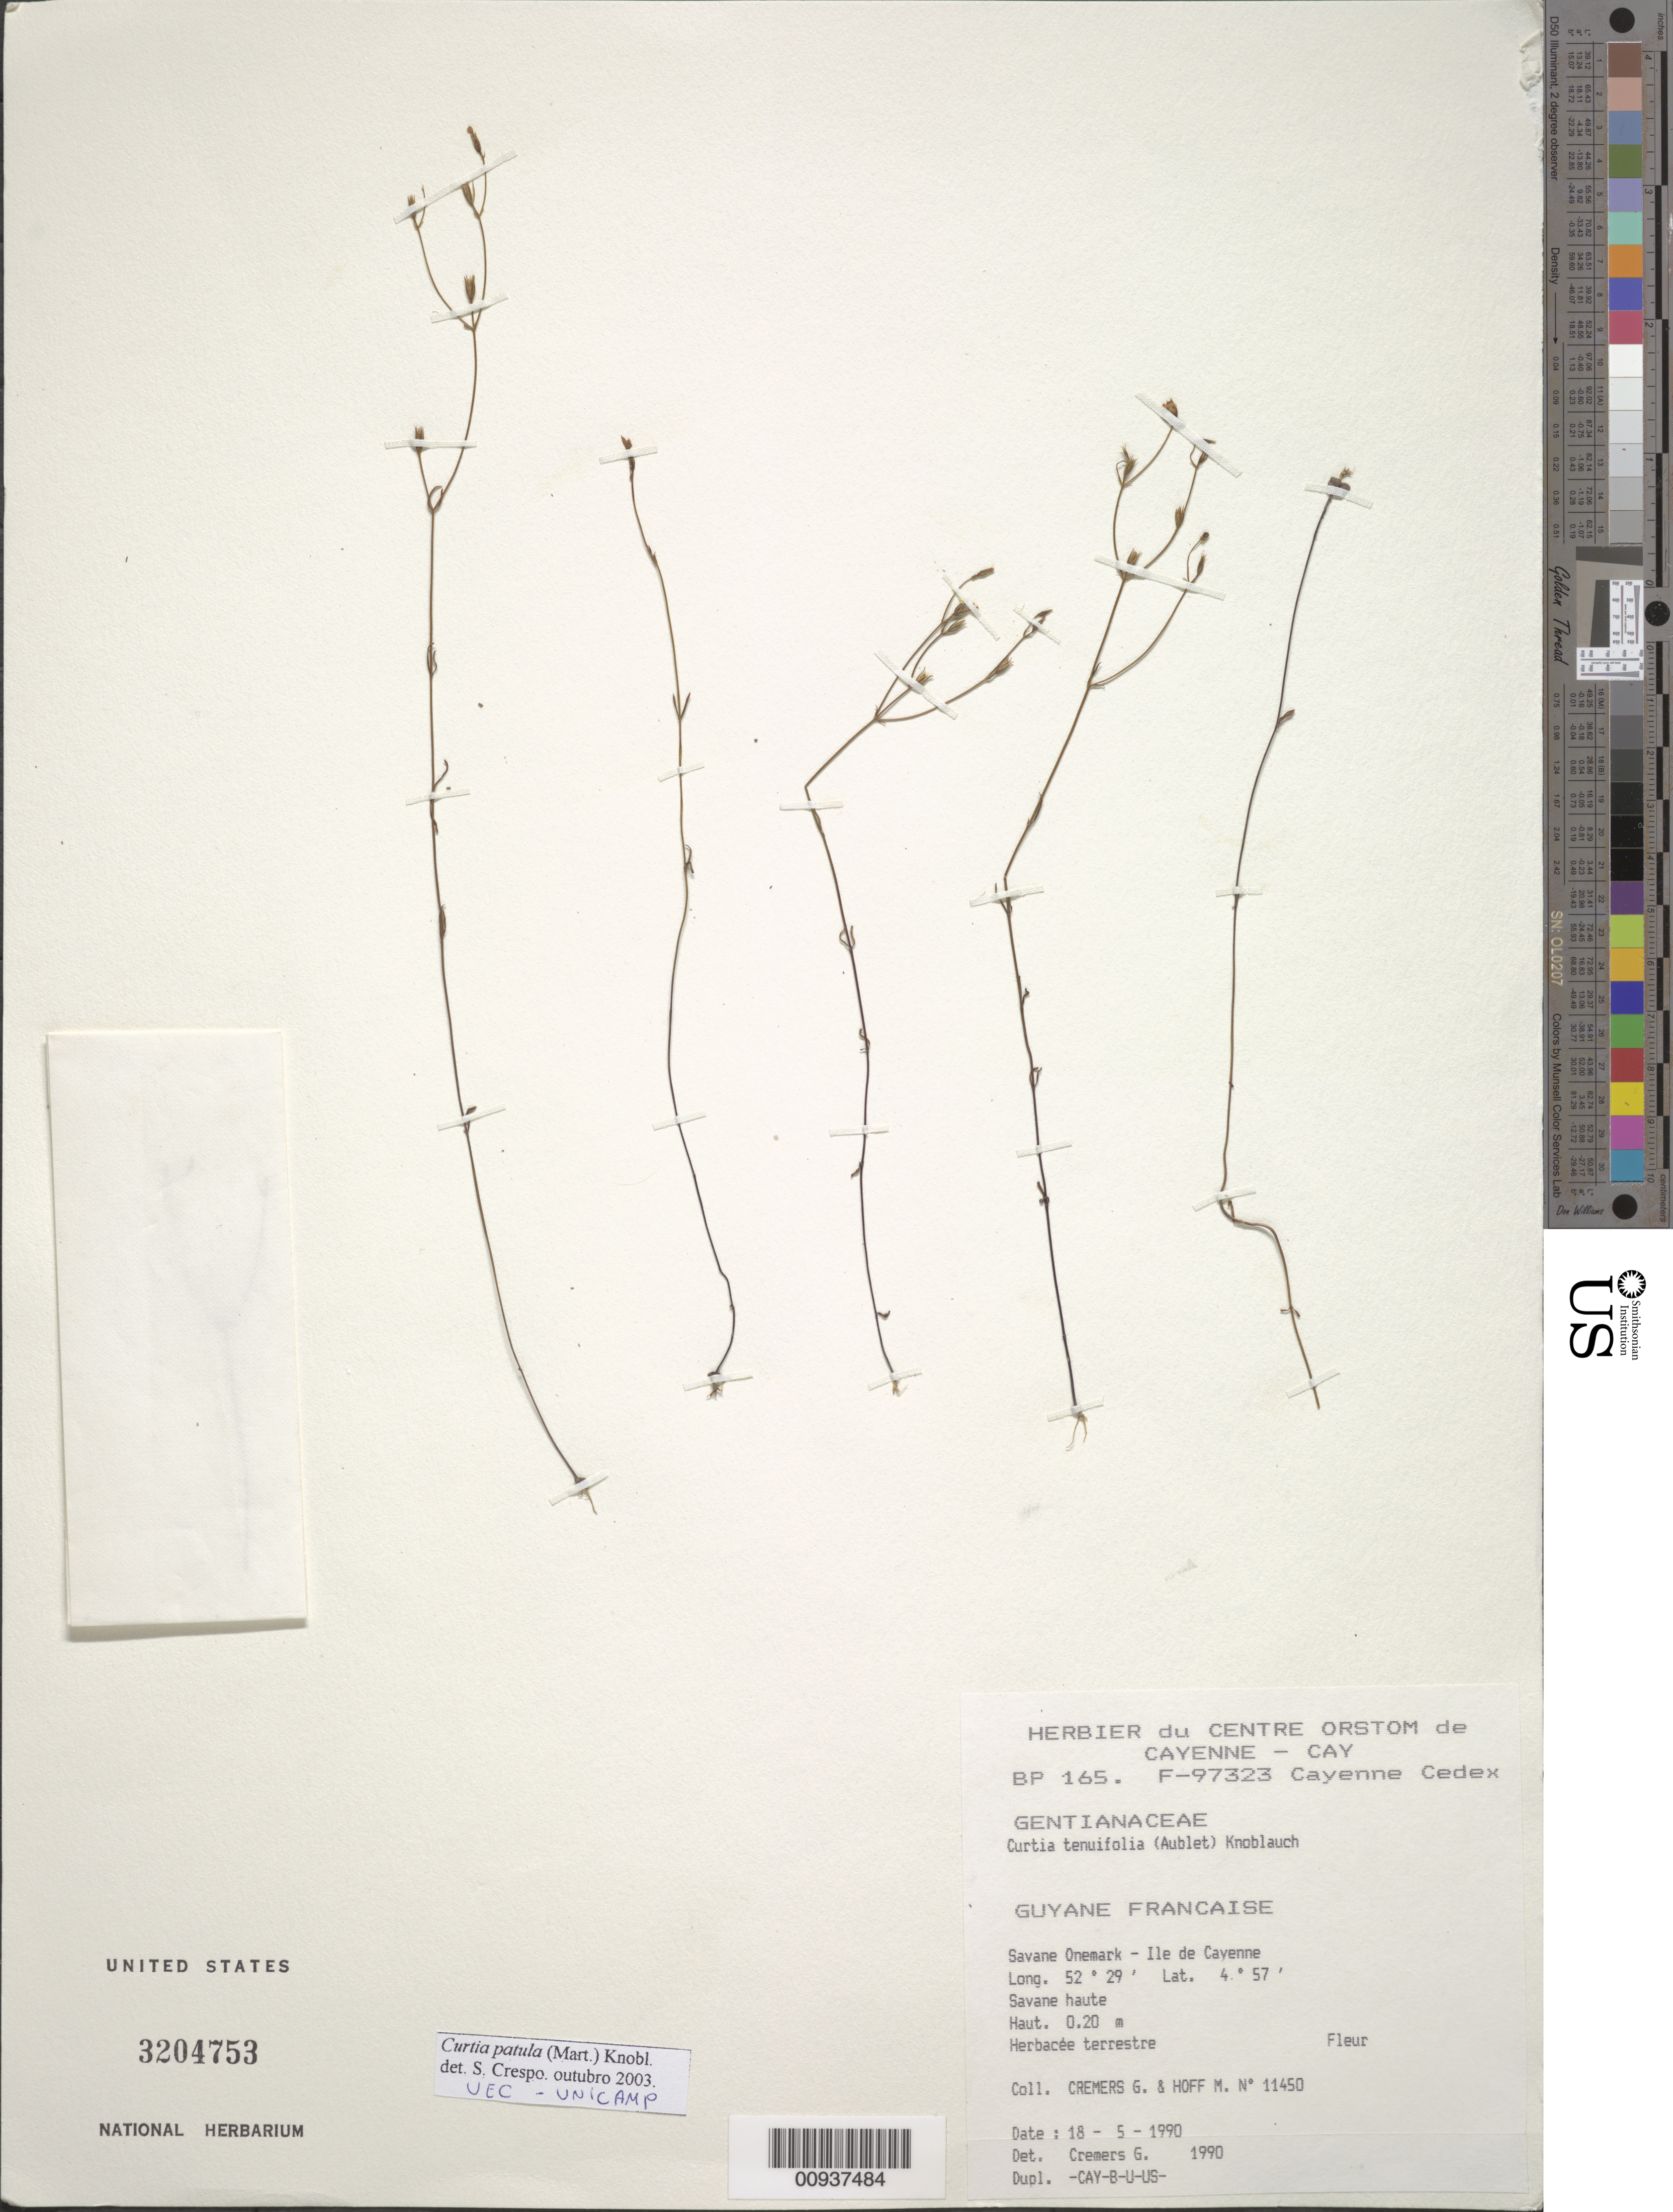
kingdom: Plantae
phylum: Tracheophyta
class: Magnoliopsida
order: Gentianales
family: Gentianaceae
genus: Curtia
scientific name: Curtia patula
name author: (Mart.) Knobl.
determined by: Crespo, Susana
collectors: G. Cremers & M. Hoff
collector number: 11450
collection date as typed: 18-May-90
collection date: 1990-05-18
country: French Guiana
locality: Savane Onemark, Ile de Cayenne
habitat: Savane haute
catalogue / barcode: US 3204753